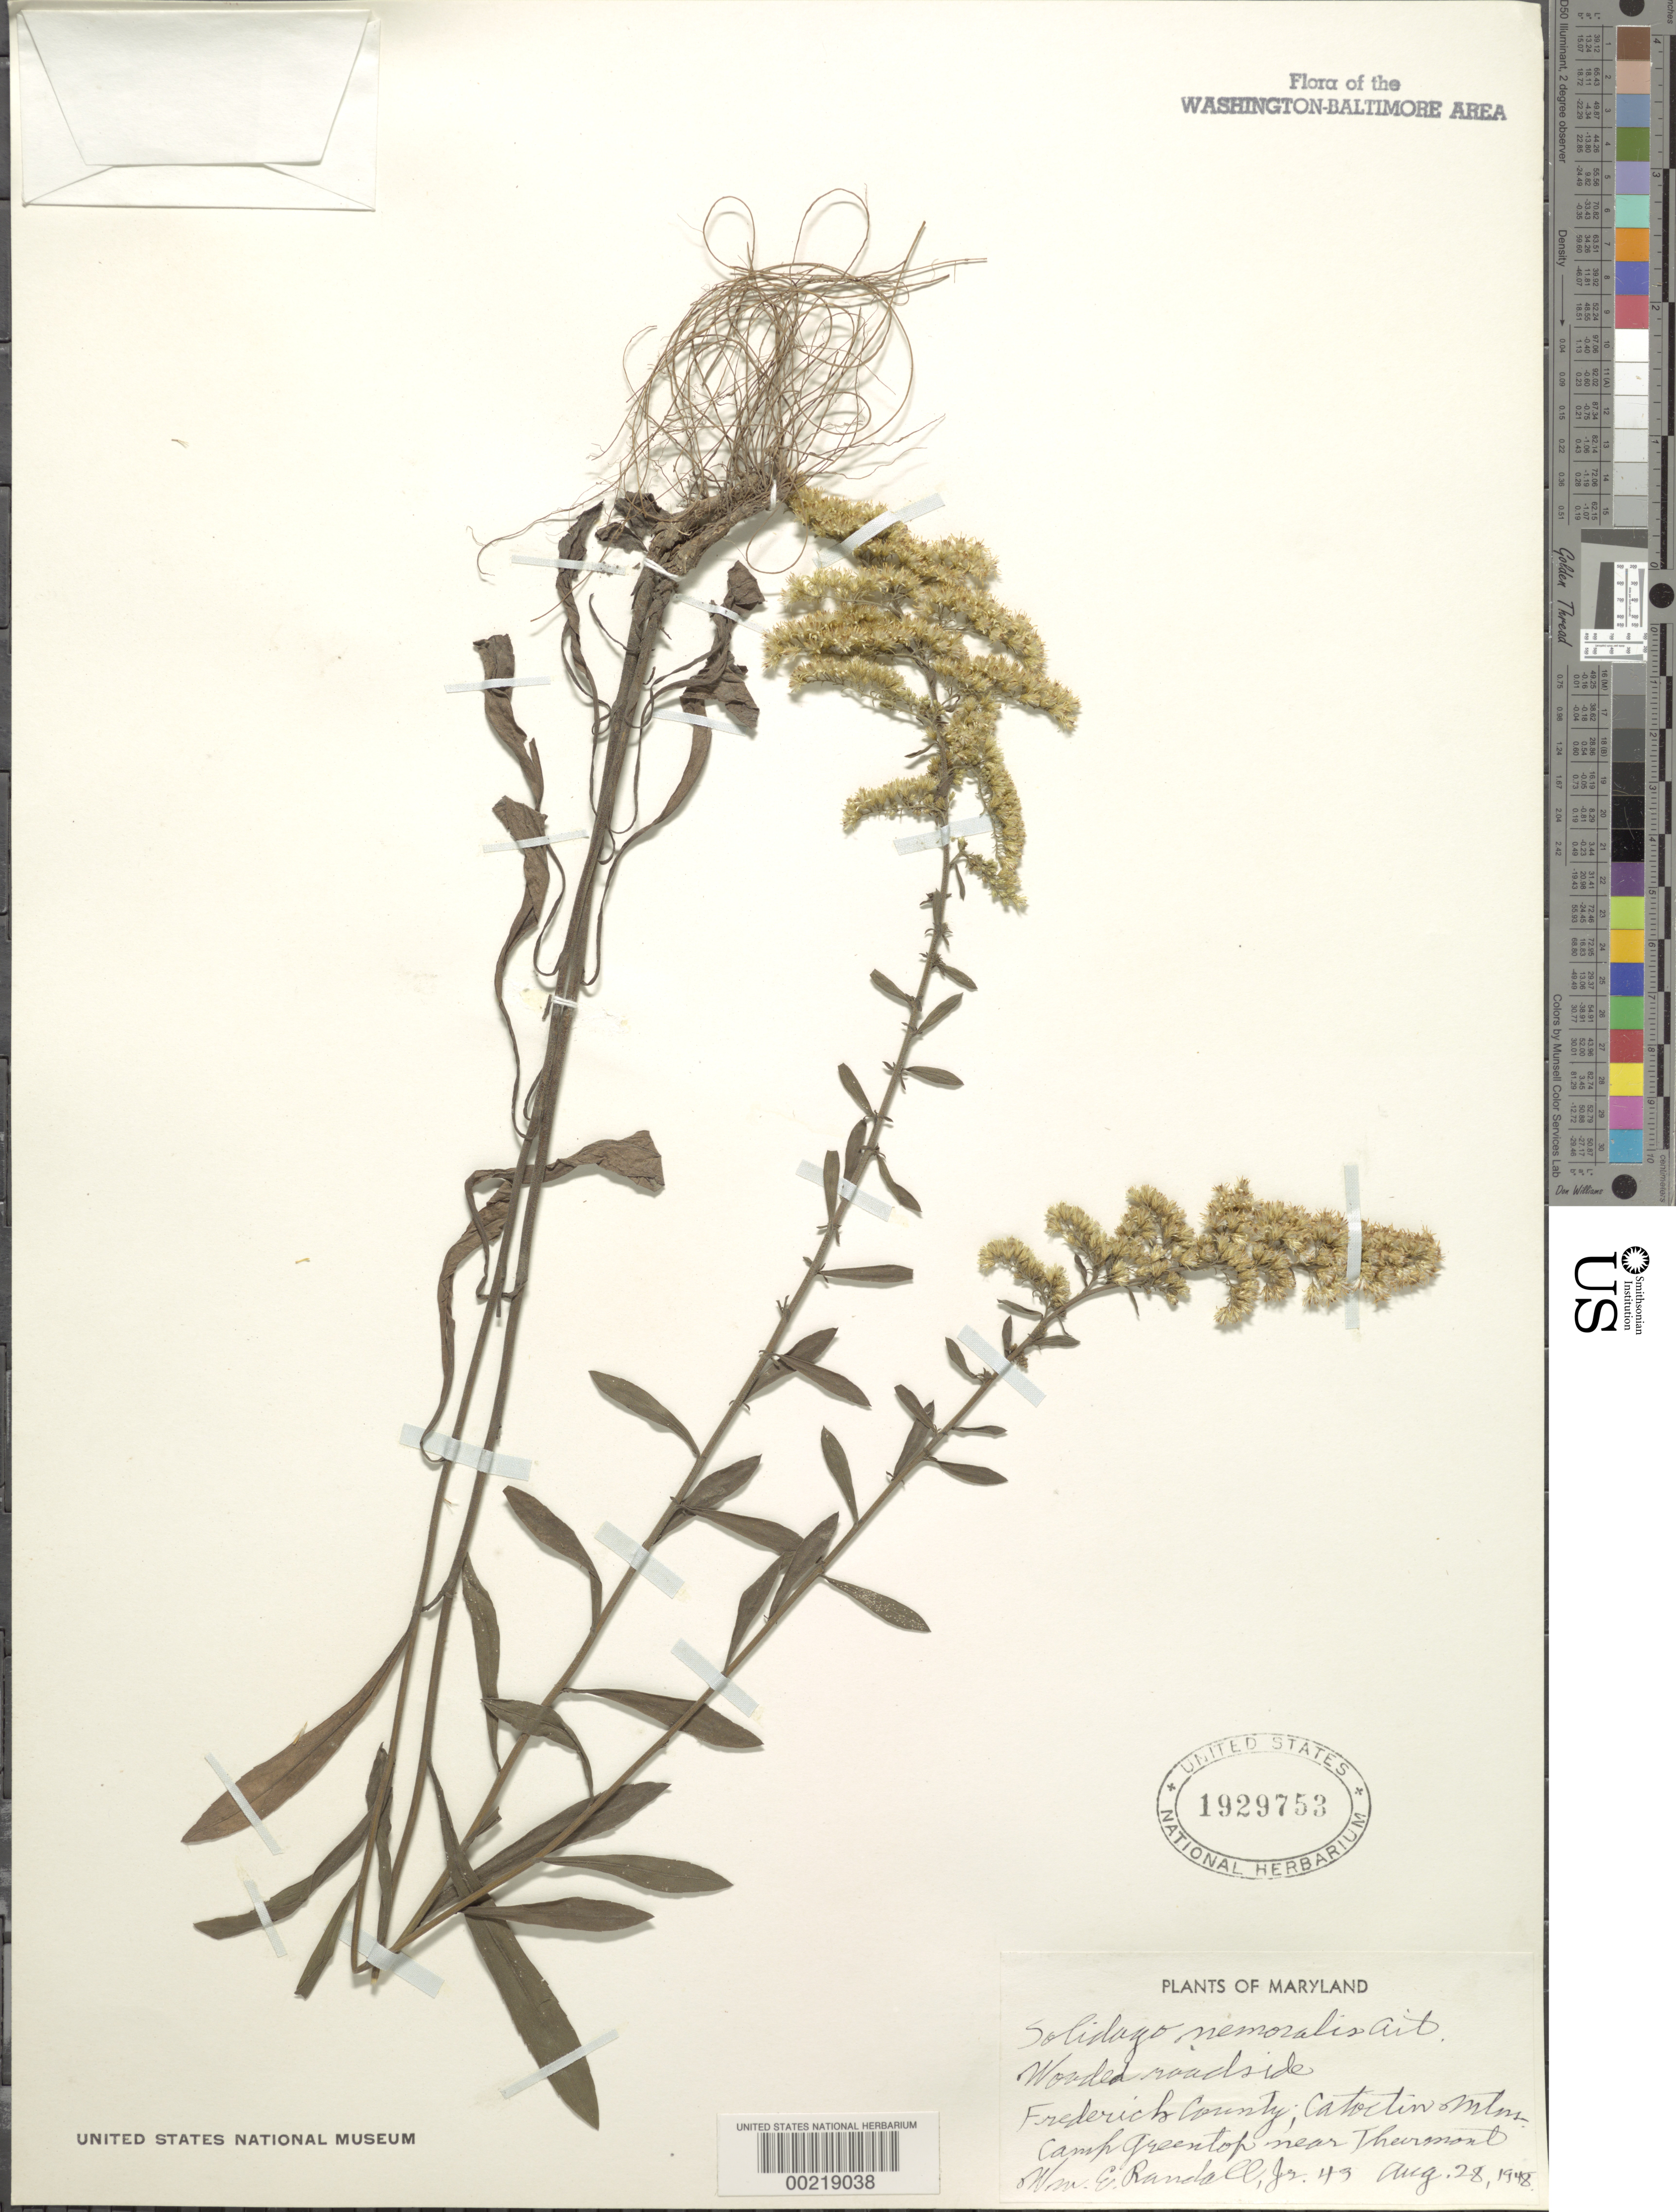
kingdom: Plantae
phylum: Tracheophyta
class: Magnoliopsida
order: Asterales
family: Asteraceae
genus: Solidago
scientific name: Solidago nemoralis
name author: Aiton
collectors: W. Randall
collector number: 43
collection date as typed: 28 Aug 1948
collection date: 1948-08-28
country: United States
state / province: Maryland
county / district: Frederick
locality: Catoctin Mountains Camp Greentop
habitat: Wooded roadside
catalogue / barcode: US 1929753